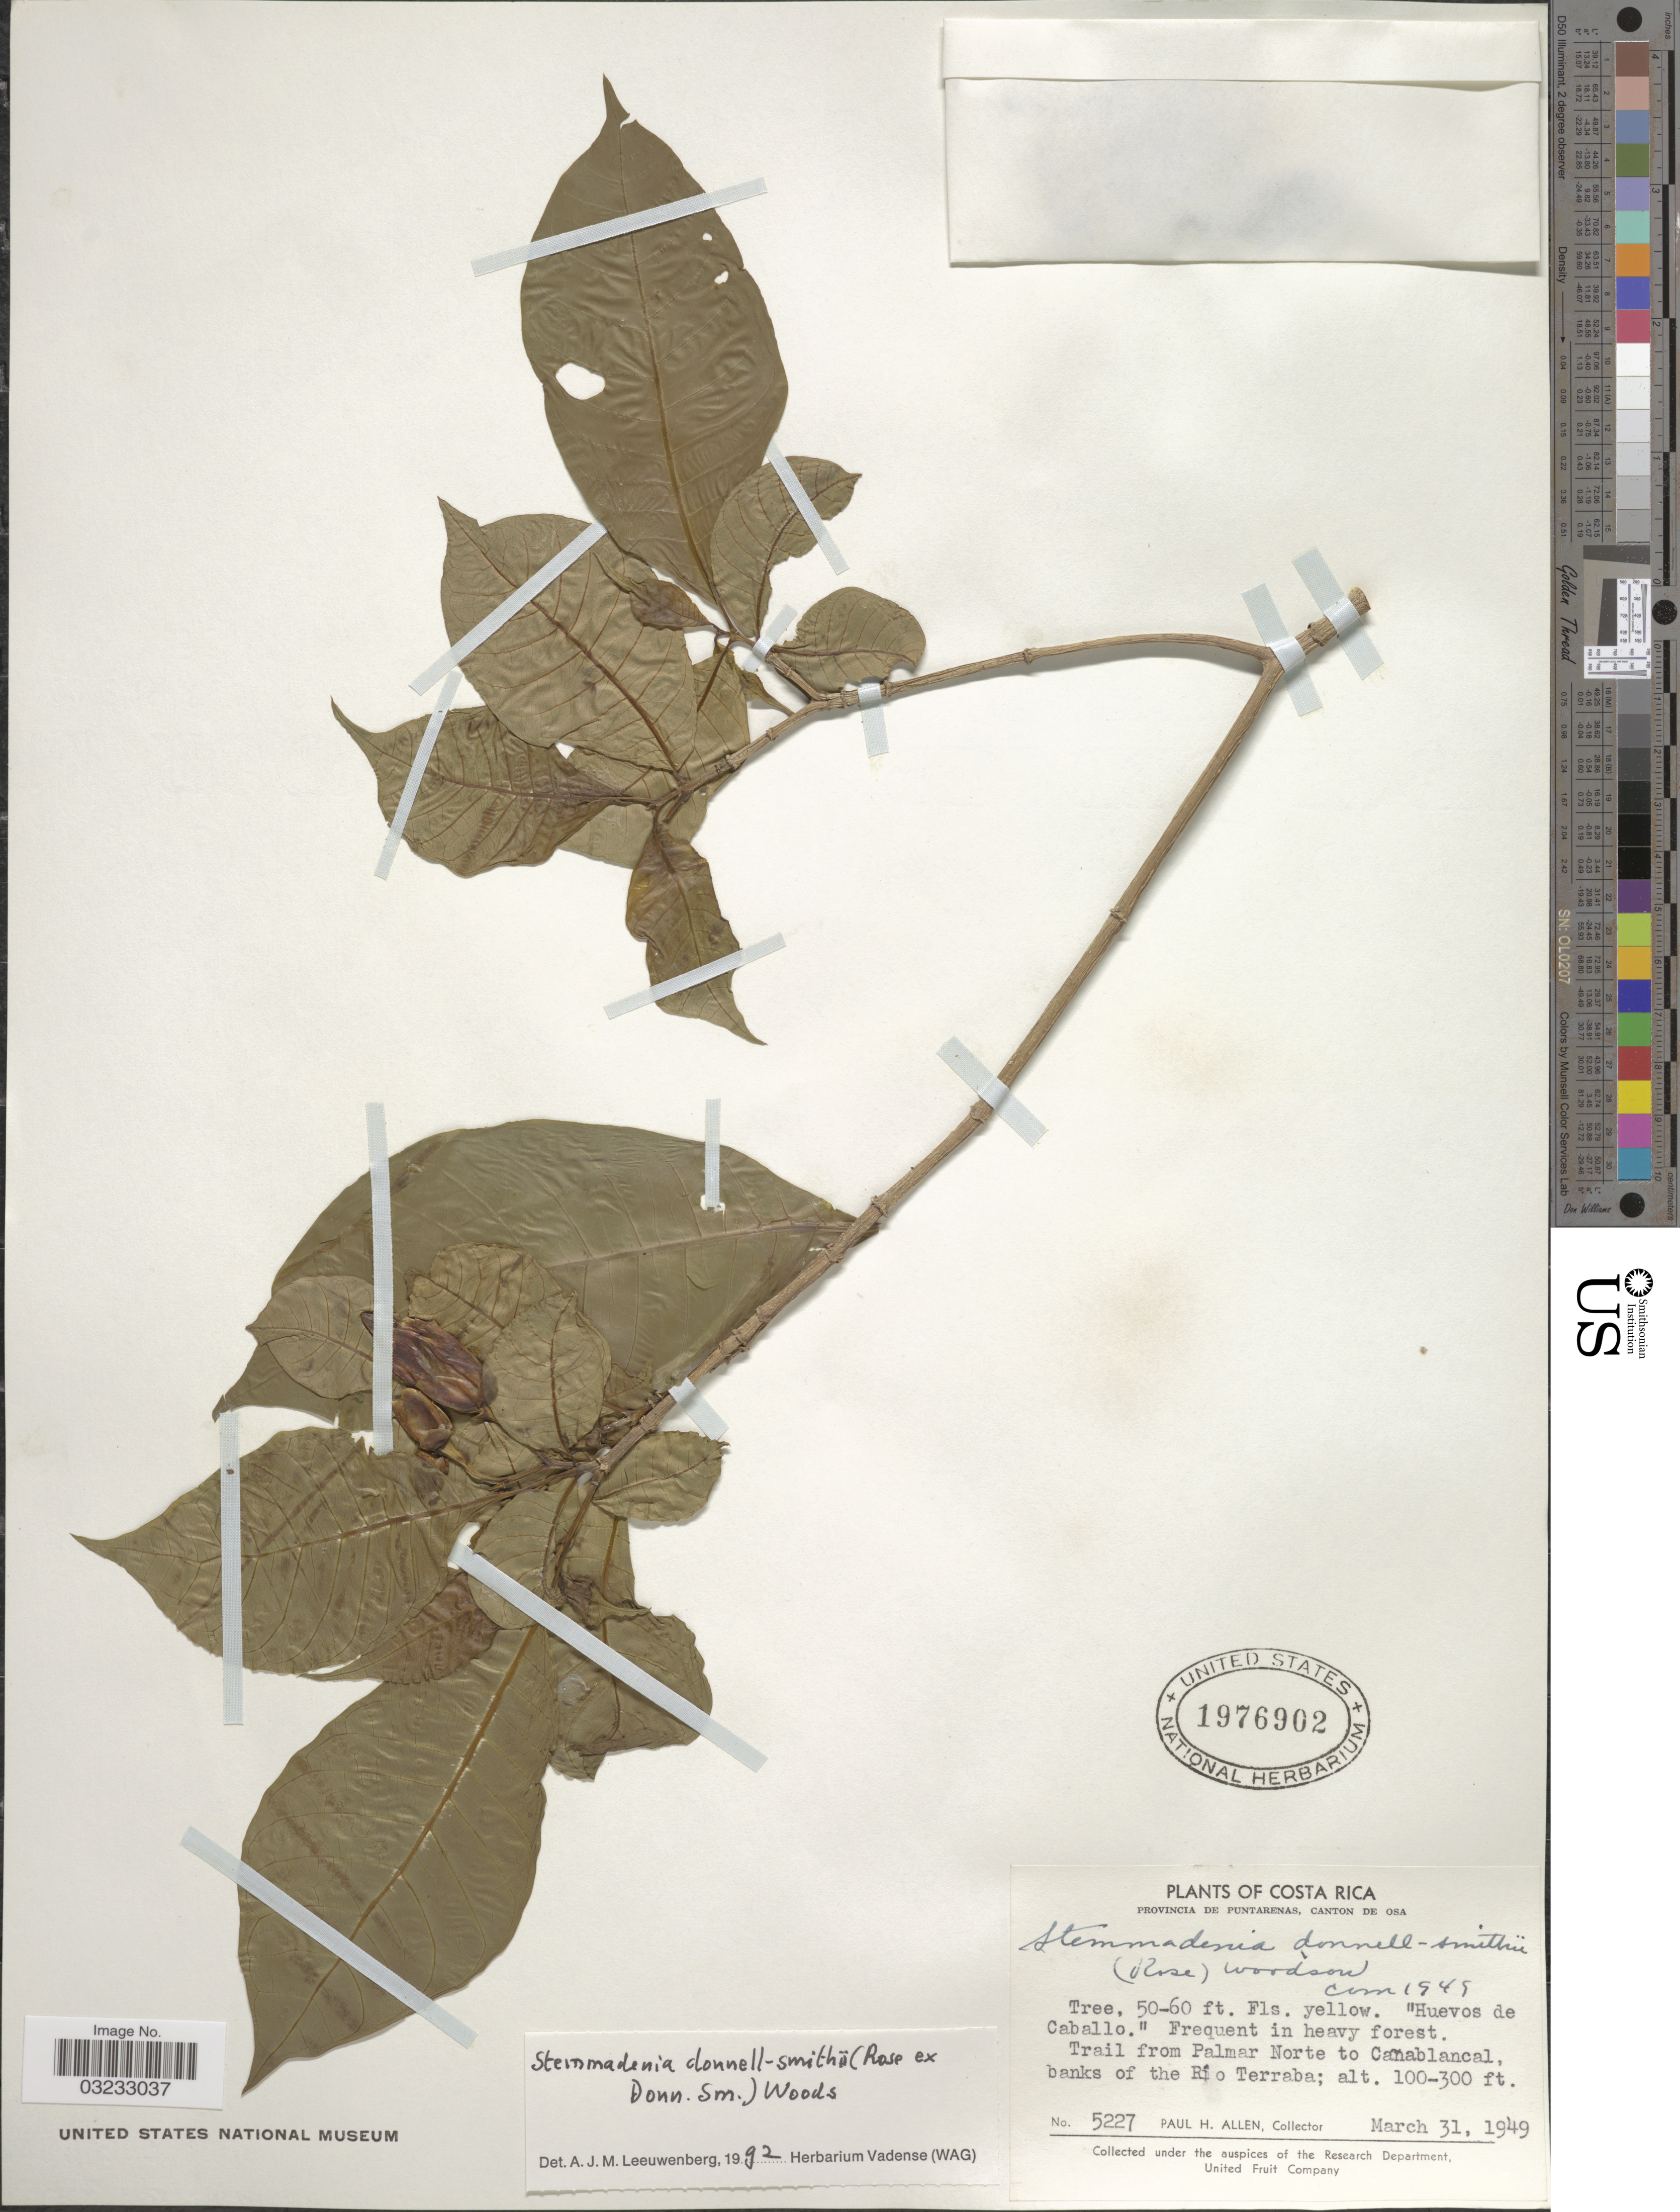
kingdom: Plantae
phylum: Tracheophyta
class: Magnoliopsida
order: Gentianales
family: Apocynaceae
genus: Stemmadenia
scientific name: Stemmadenia donnell-smithii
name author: (Rose ex Donn. Sm.) Woodson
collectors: P. H. Allen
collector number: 5227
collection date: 1949-03-31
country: Costa Rica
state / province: Puntarenas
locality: Canton de Osa. Trail from Palmar Norte to Cañablancal, banks of the Río Terraba.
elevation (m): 30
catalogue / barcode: US 1976902